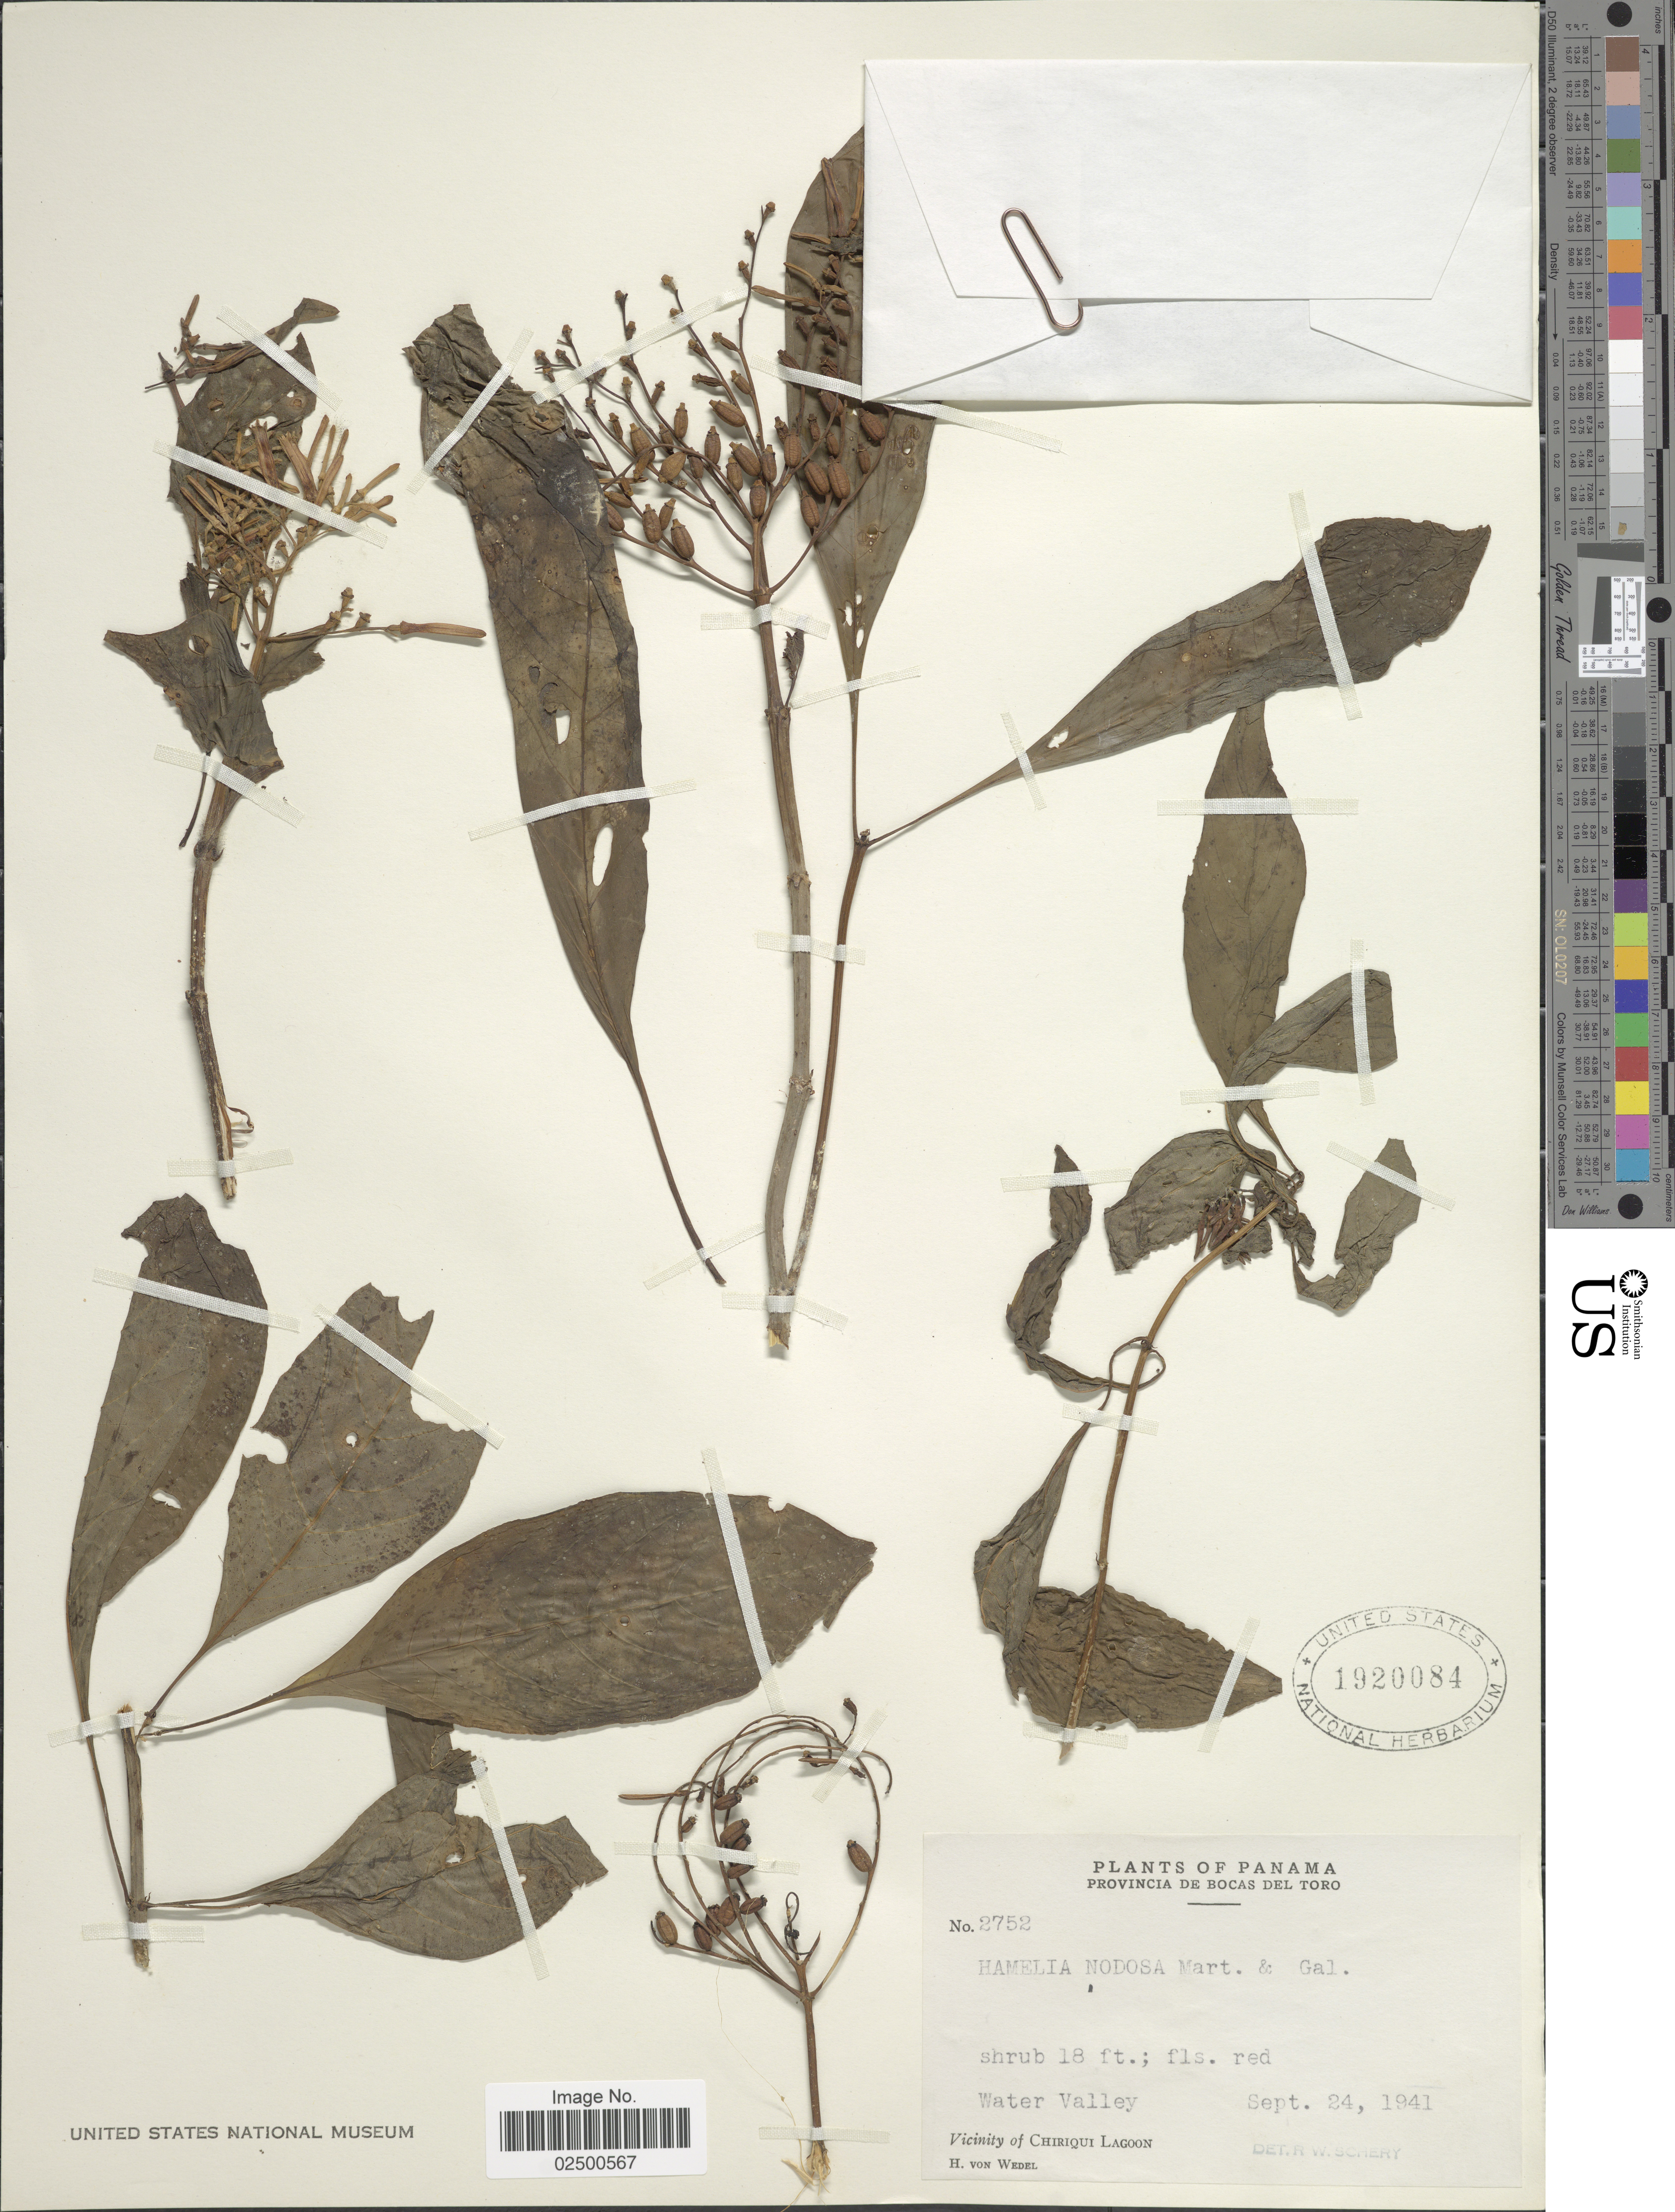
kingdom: Plantae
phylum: Tracheophyta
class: Magnoliopsida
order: Gentianales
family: Rubiaceae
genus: Hamelia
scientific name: Hamelia nodosa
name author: M. Martens & Galeotti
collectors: H. von Wedel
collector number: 2752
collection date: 1941-09-24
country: Panama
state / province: Bocas del Toro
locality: Water Valley. Vicinity of Chiriqui Lagoon.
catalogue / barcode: US 1920084